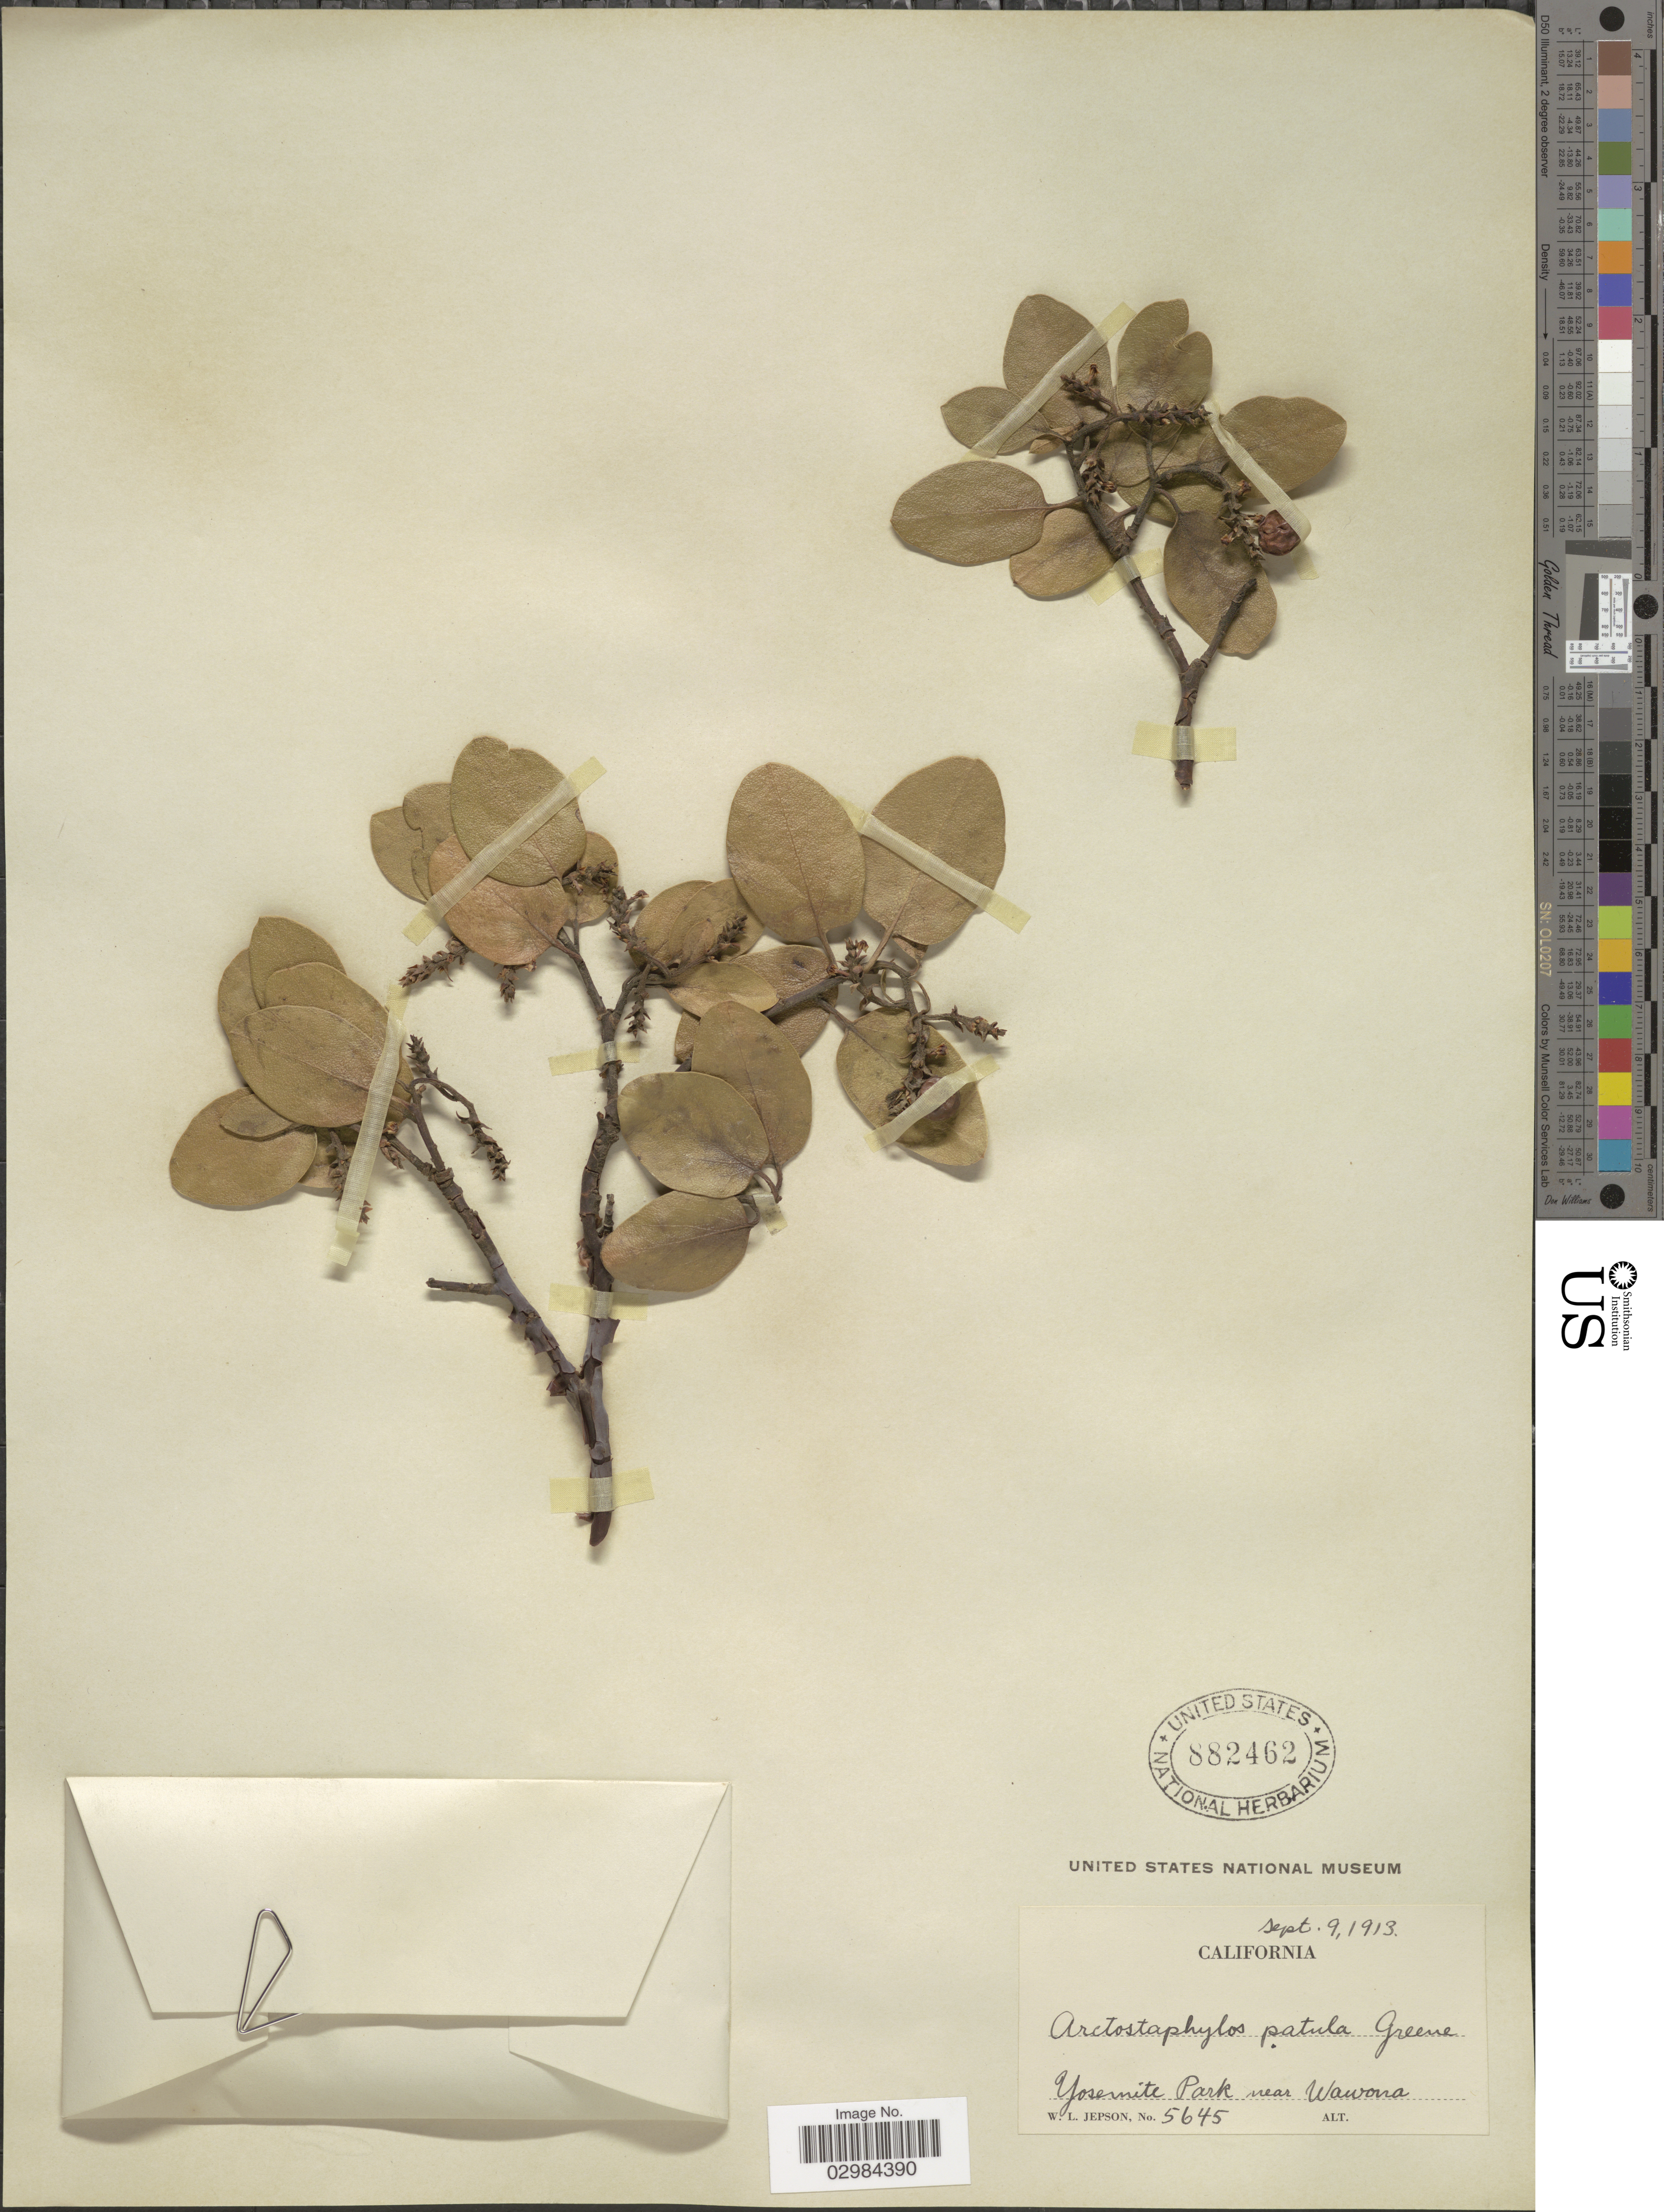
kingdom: Plantae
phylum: Tracheophyta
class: Magnoliopsida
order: Ericales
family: Ericaceae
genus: Arctostaphylos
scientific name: Arctostaphylos patula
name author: Greene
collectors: W. L. Jepson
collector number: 5645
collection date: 1913-09-09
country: United States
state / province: California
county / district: Mariposa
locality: Yosemite Park near Wawona.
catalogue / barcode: US 882462